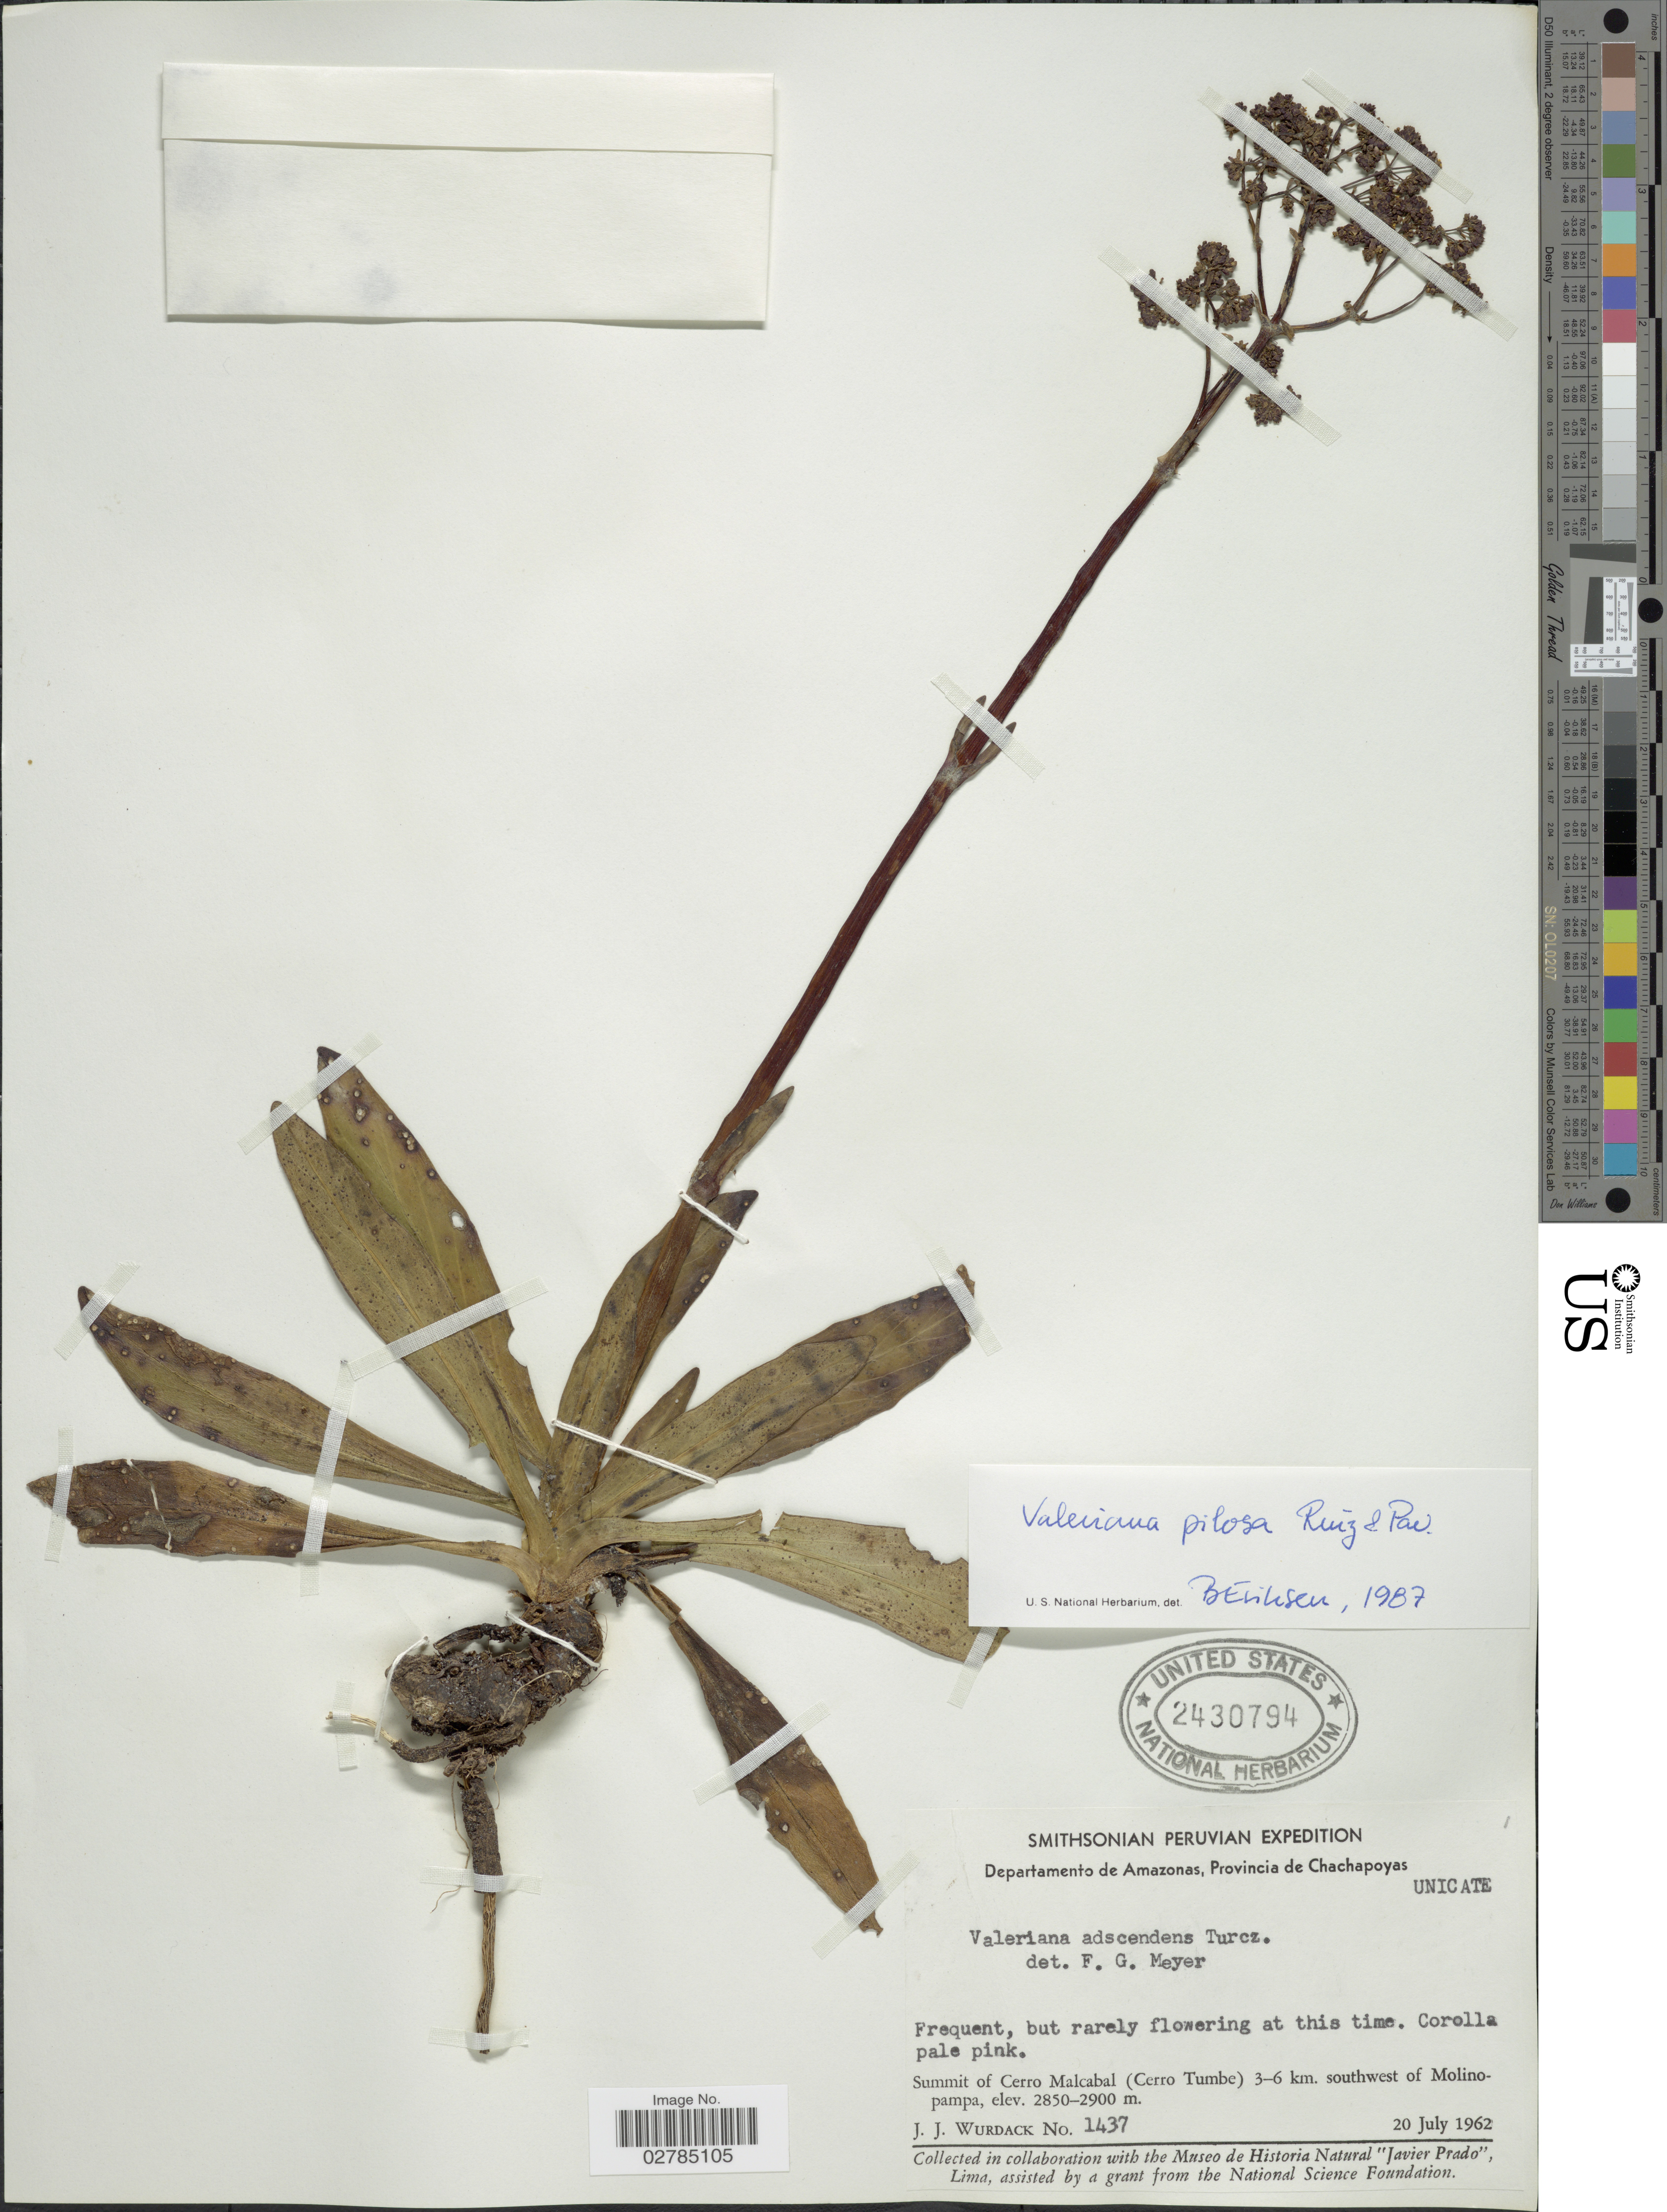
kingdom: Plantae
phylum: Tracheophyta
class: Magnoliopsida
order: Dipsacales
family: Caprifoliaceae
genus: Valeriana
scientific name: Valeriana pilosa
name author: Ruiz & Pav.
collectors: J. J. Wurdack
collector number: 1437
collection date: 1962-07-20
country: Peru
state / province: Amazonas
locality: Departamento de Amazonas, Provincia de Chachapoyas, Summit of Cerro Malcabal (Cerro Tumbe) 3-6 km. southwest of Molino-pampa.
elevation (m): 2850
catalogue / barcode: US 2430794